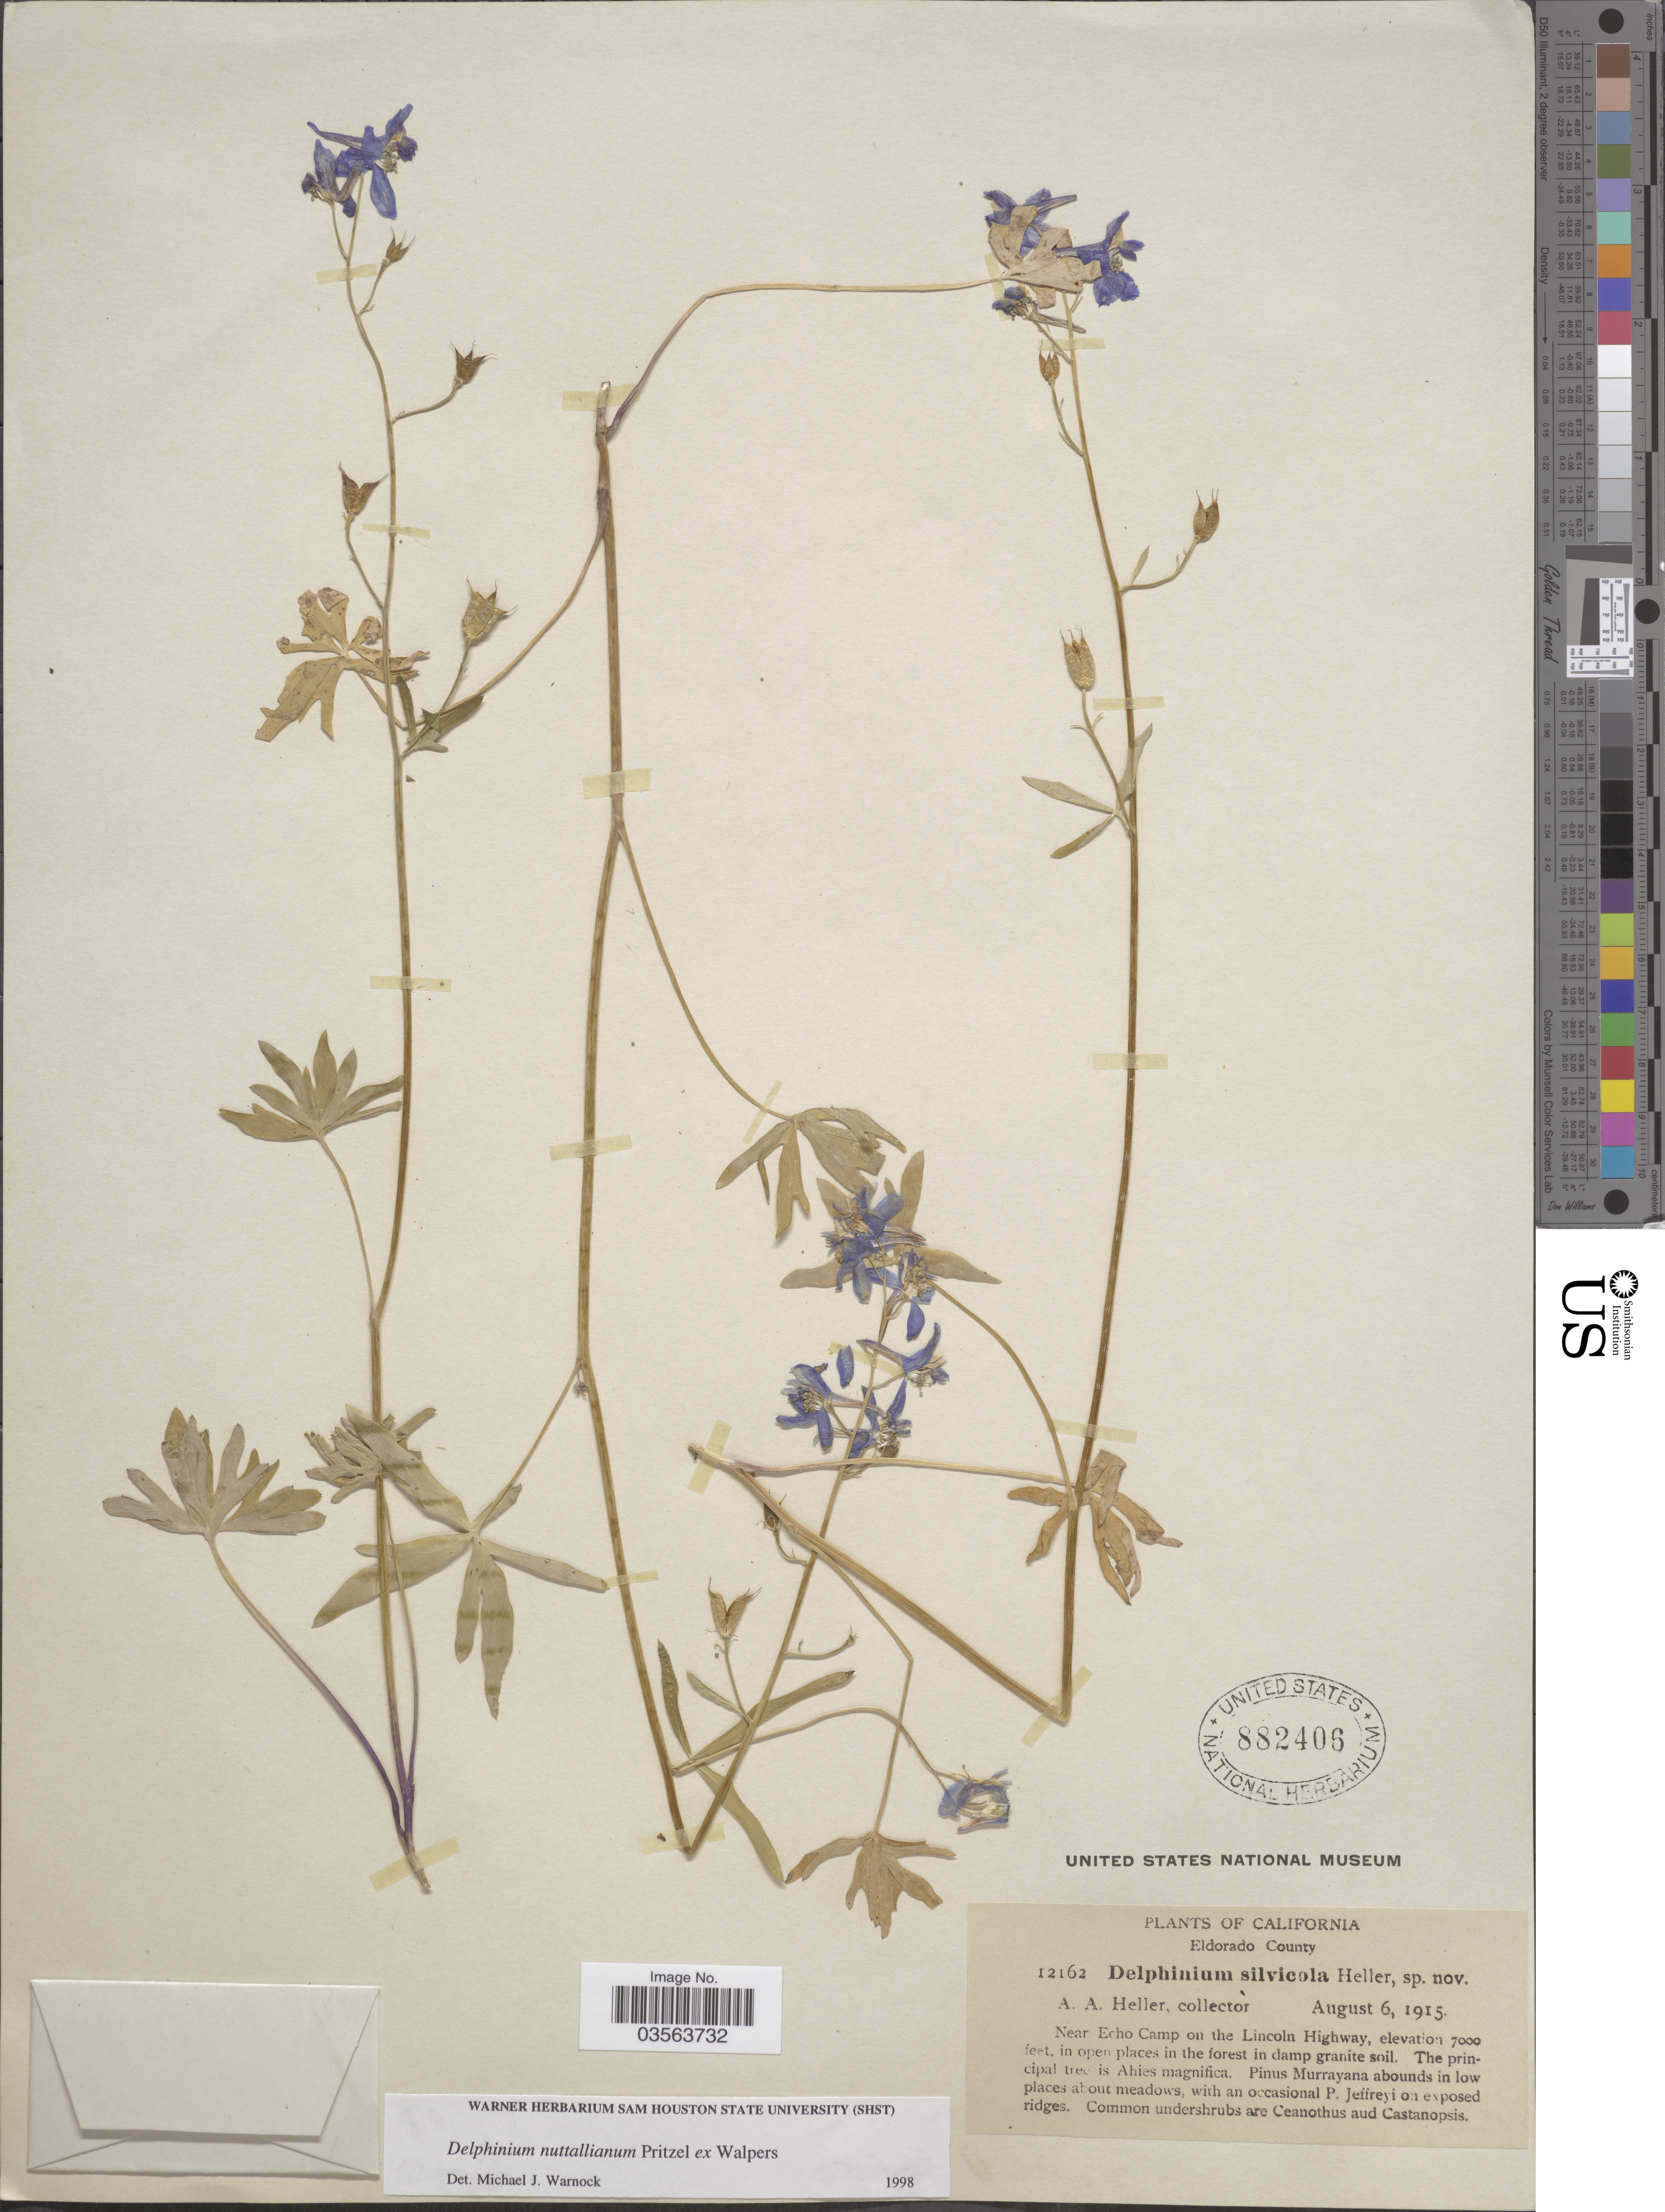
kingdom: Plantae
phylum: Tracheophyta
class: Magnoliopsida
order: Ranunculales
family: Ranunculaceae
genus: Delphinium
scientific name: Delphinium nuttallianum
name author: E. Pritz. ex Walpers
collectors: A. A. Heller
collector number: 12162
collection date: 1915-08-06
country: United States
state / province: California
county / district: El Dorado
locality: Eldorado County. Near Echo Camp on the Lincoln Highway.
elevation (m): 2134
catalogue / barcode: US 882406